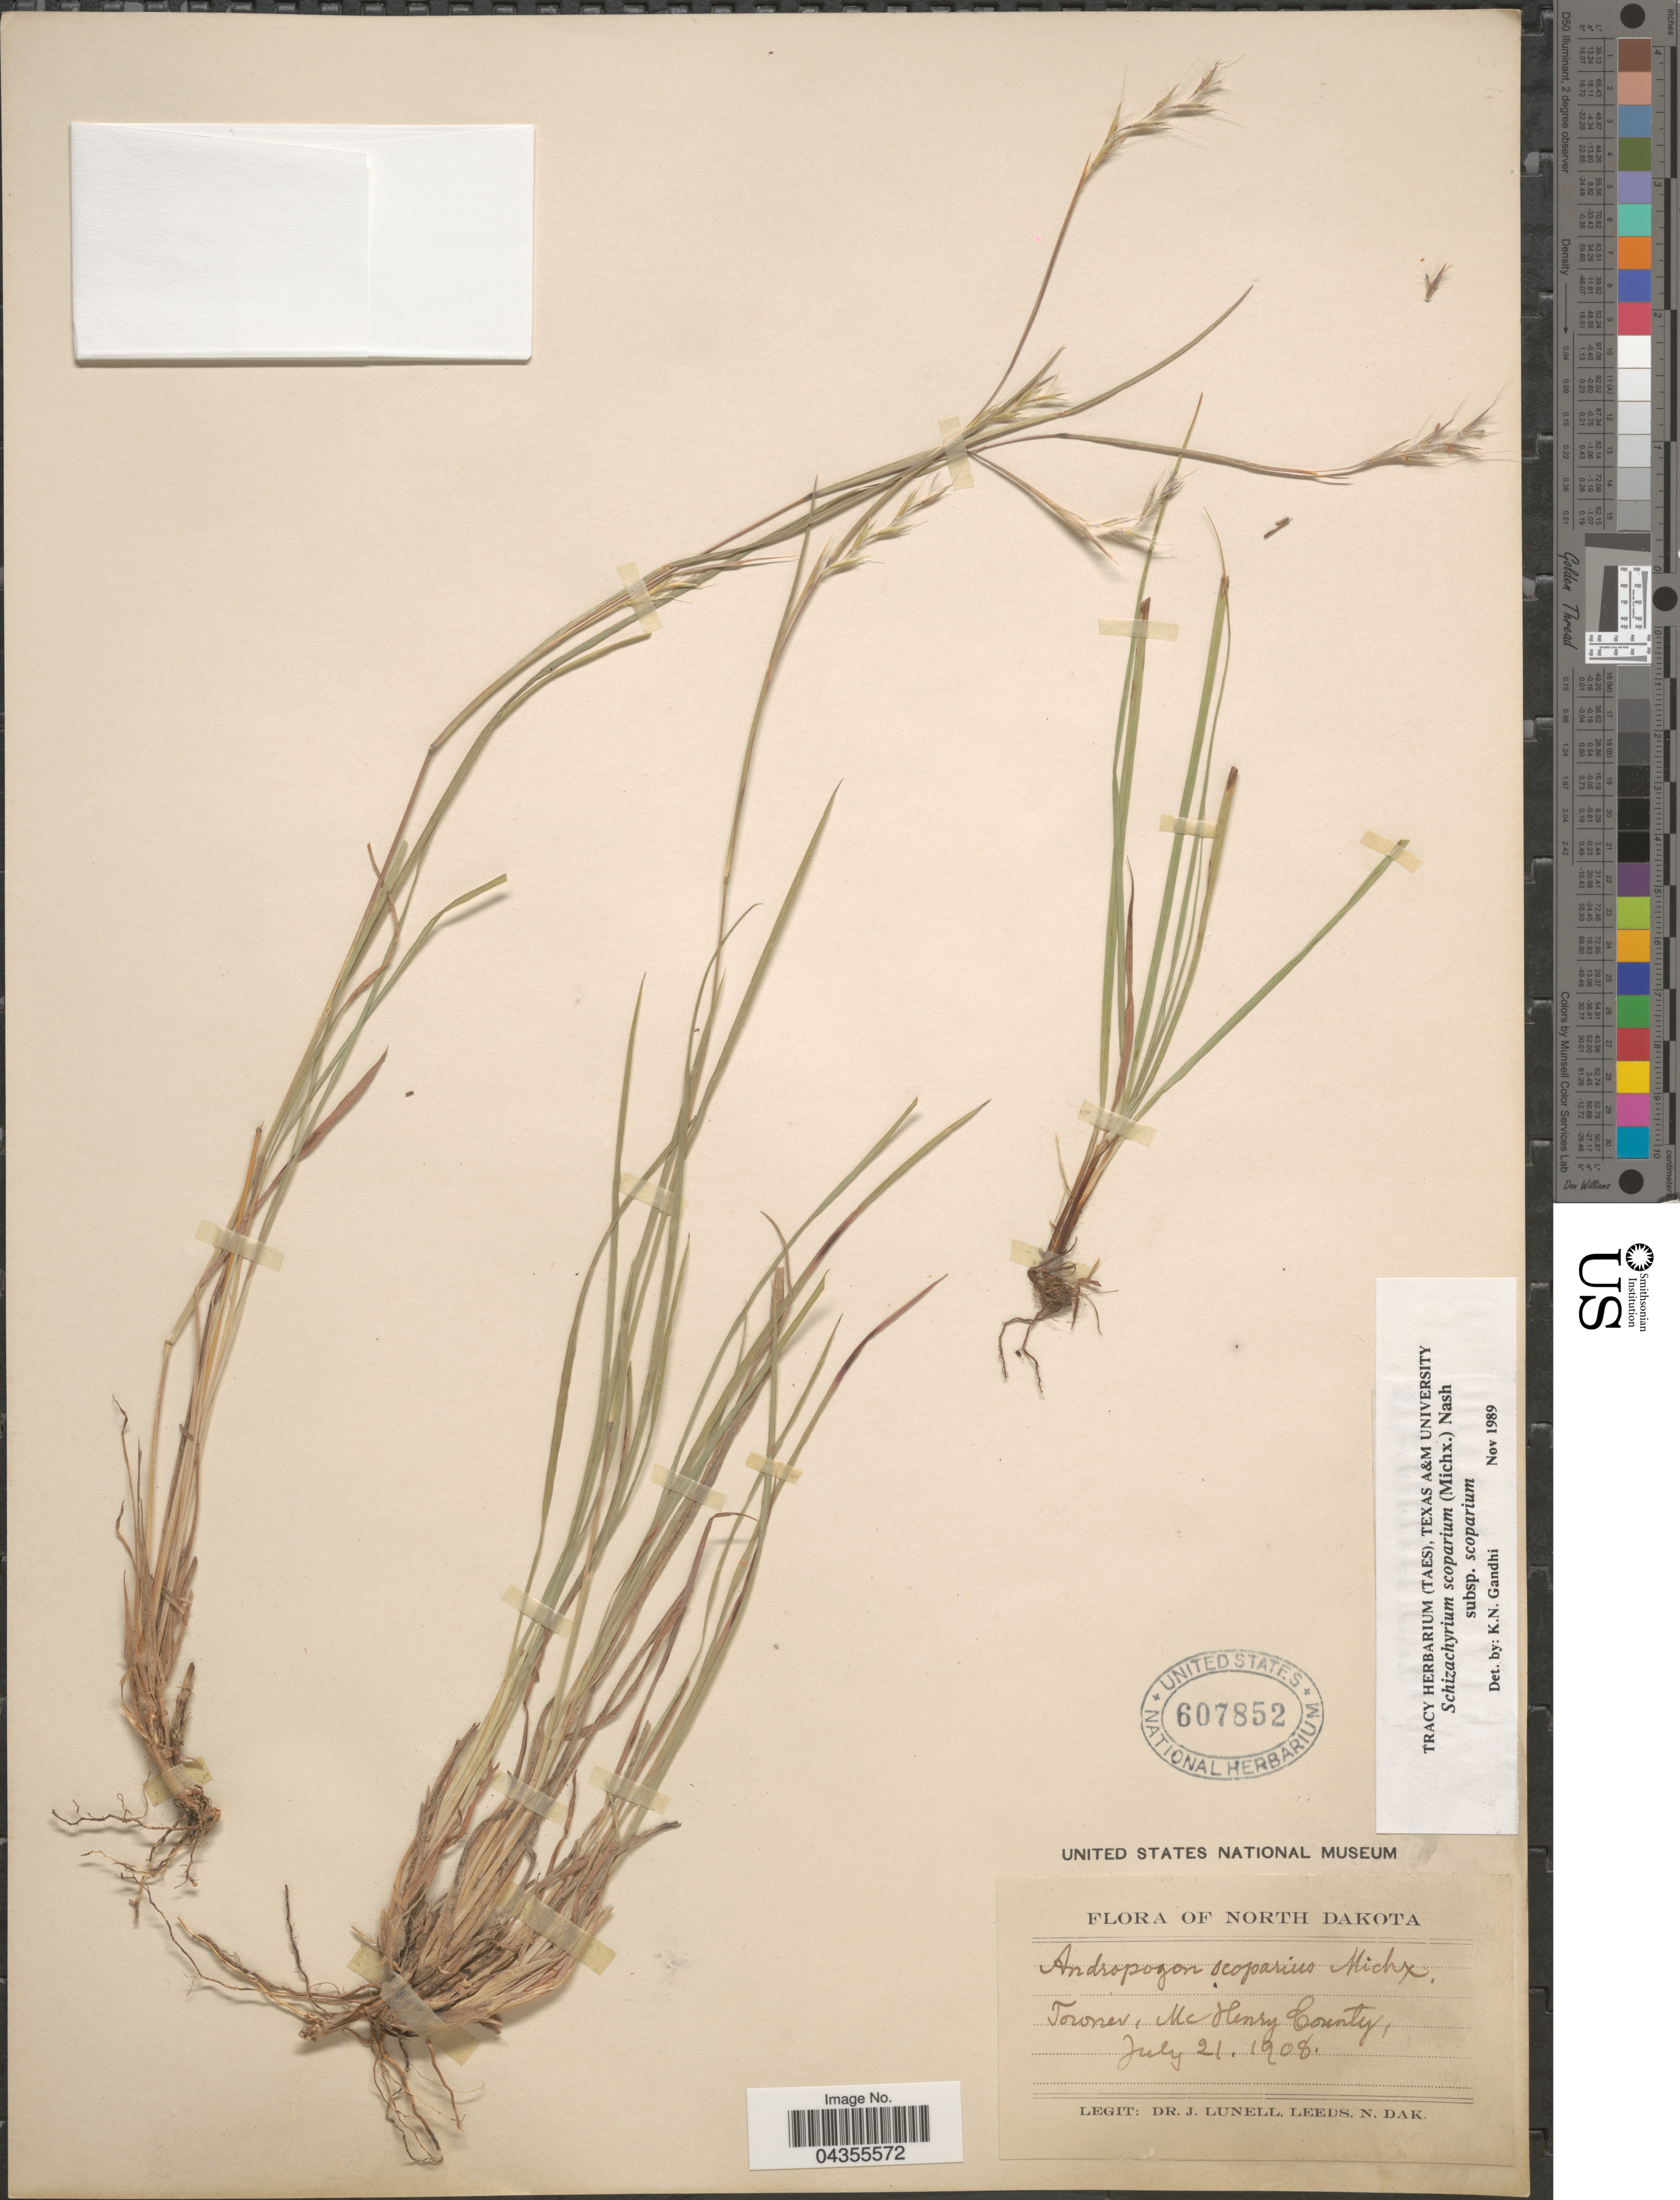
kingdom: Plantae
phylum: Tracheophyta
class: Liliopsida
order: Poales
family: Poaceae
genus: Schizachyrium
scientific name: Schizachyrium scoparium var. scoparium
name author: (Michx.) Nash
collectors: J. Lunell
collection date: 1908-07-21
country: United States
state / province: North Dakota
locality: Towner, McHenry County.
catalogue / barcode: US 607852